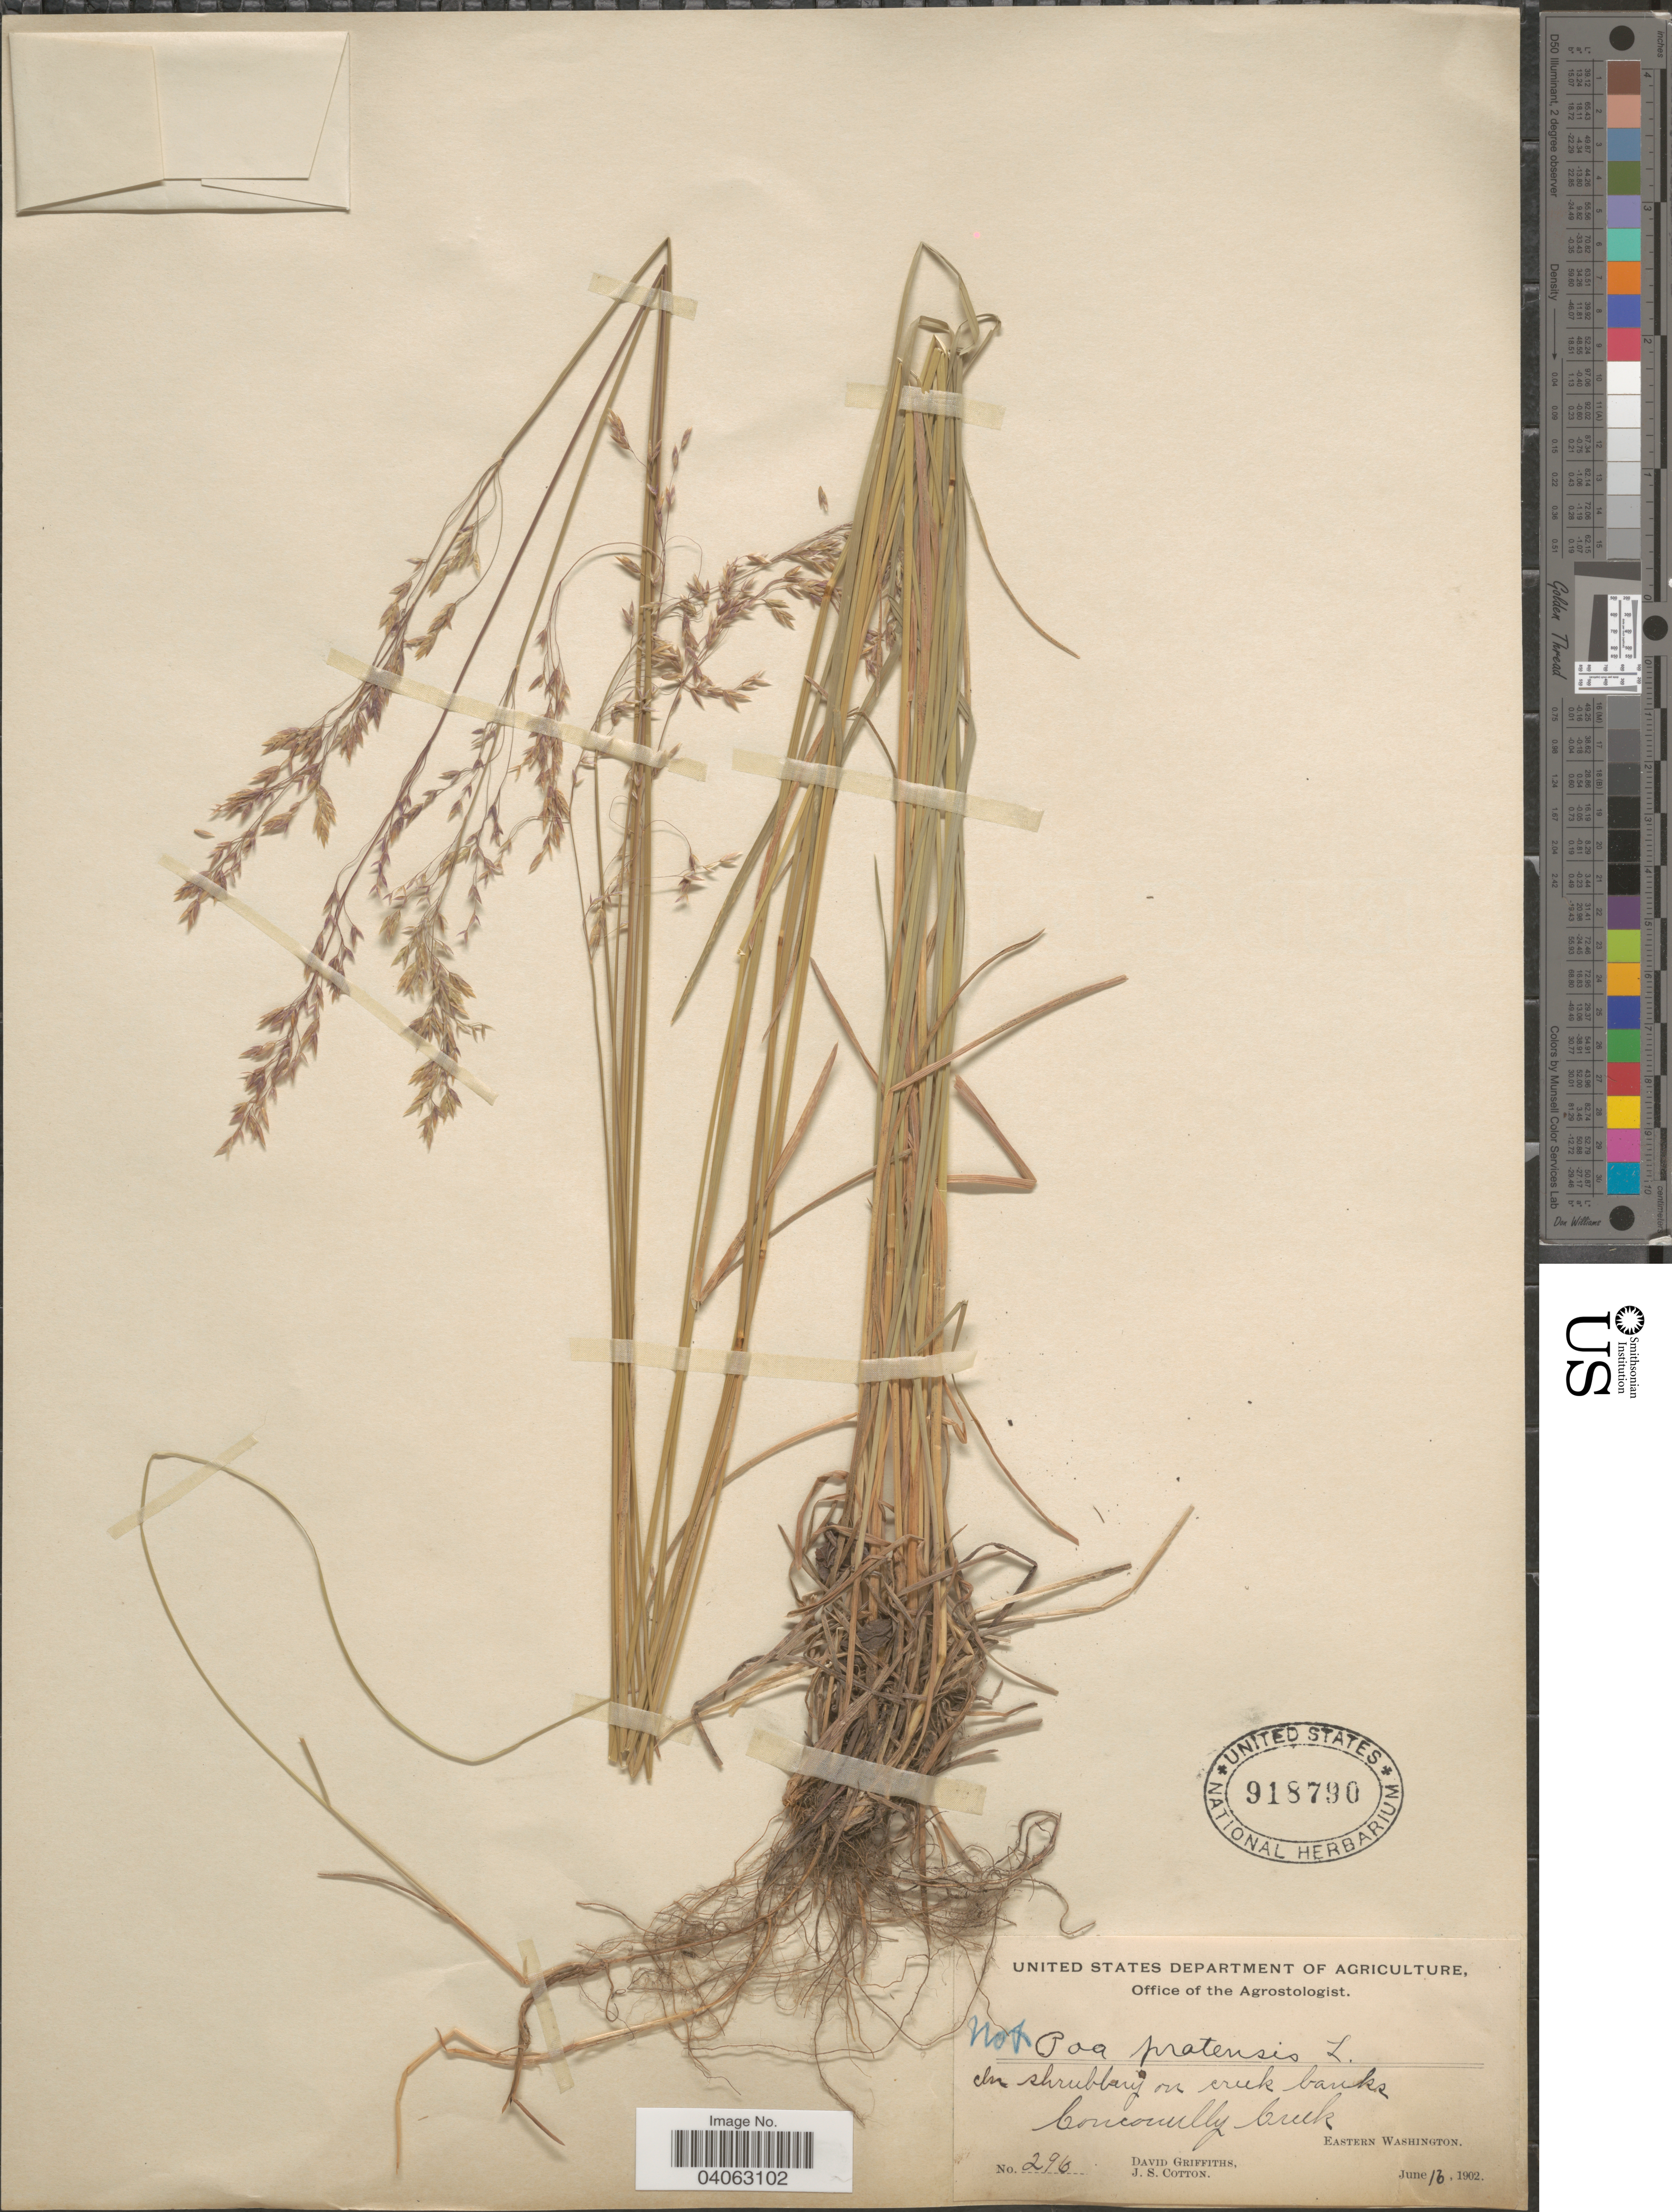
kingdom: Plantae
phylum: Tracheophyta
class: Liliopsida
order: Poales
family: Poaceae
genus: Poa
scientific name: Poa pratensis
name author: L.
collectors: D. Griffiths & J. S. Cotton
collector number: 296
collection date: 1902-06-16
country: United States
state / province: Washington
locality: Conconully Creek. Eastern Washington.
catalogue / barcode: US 918790